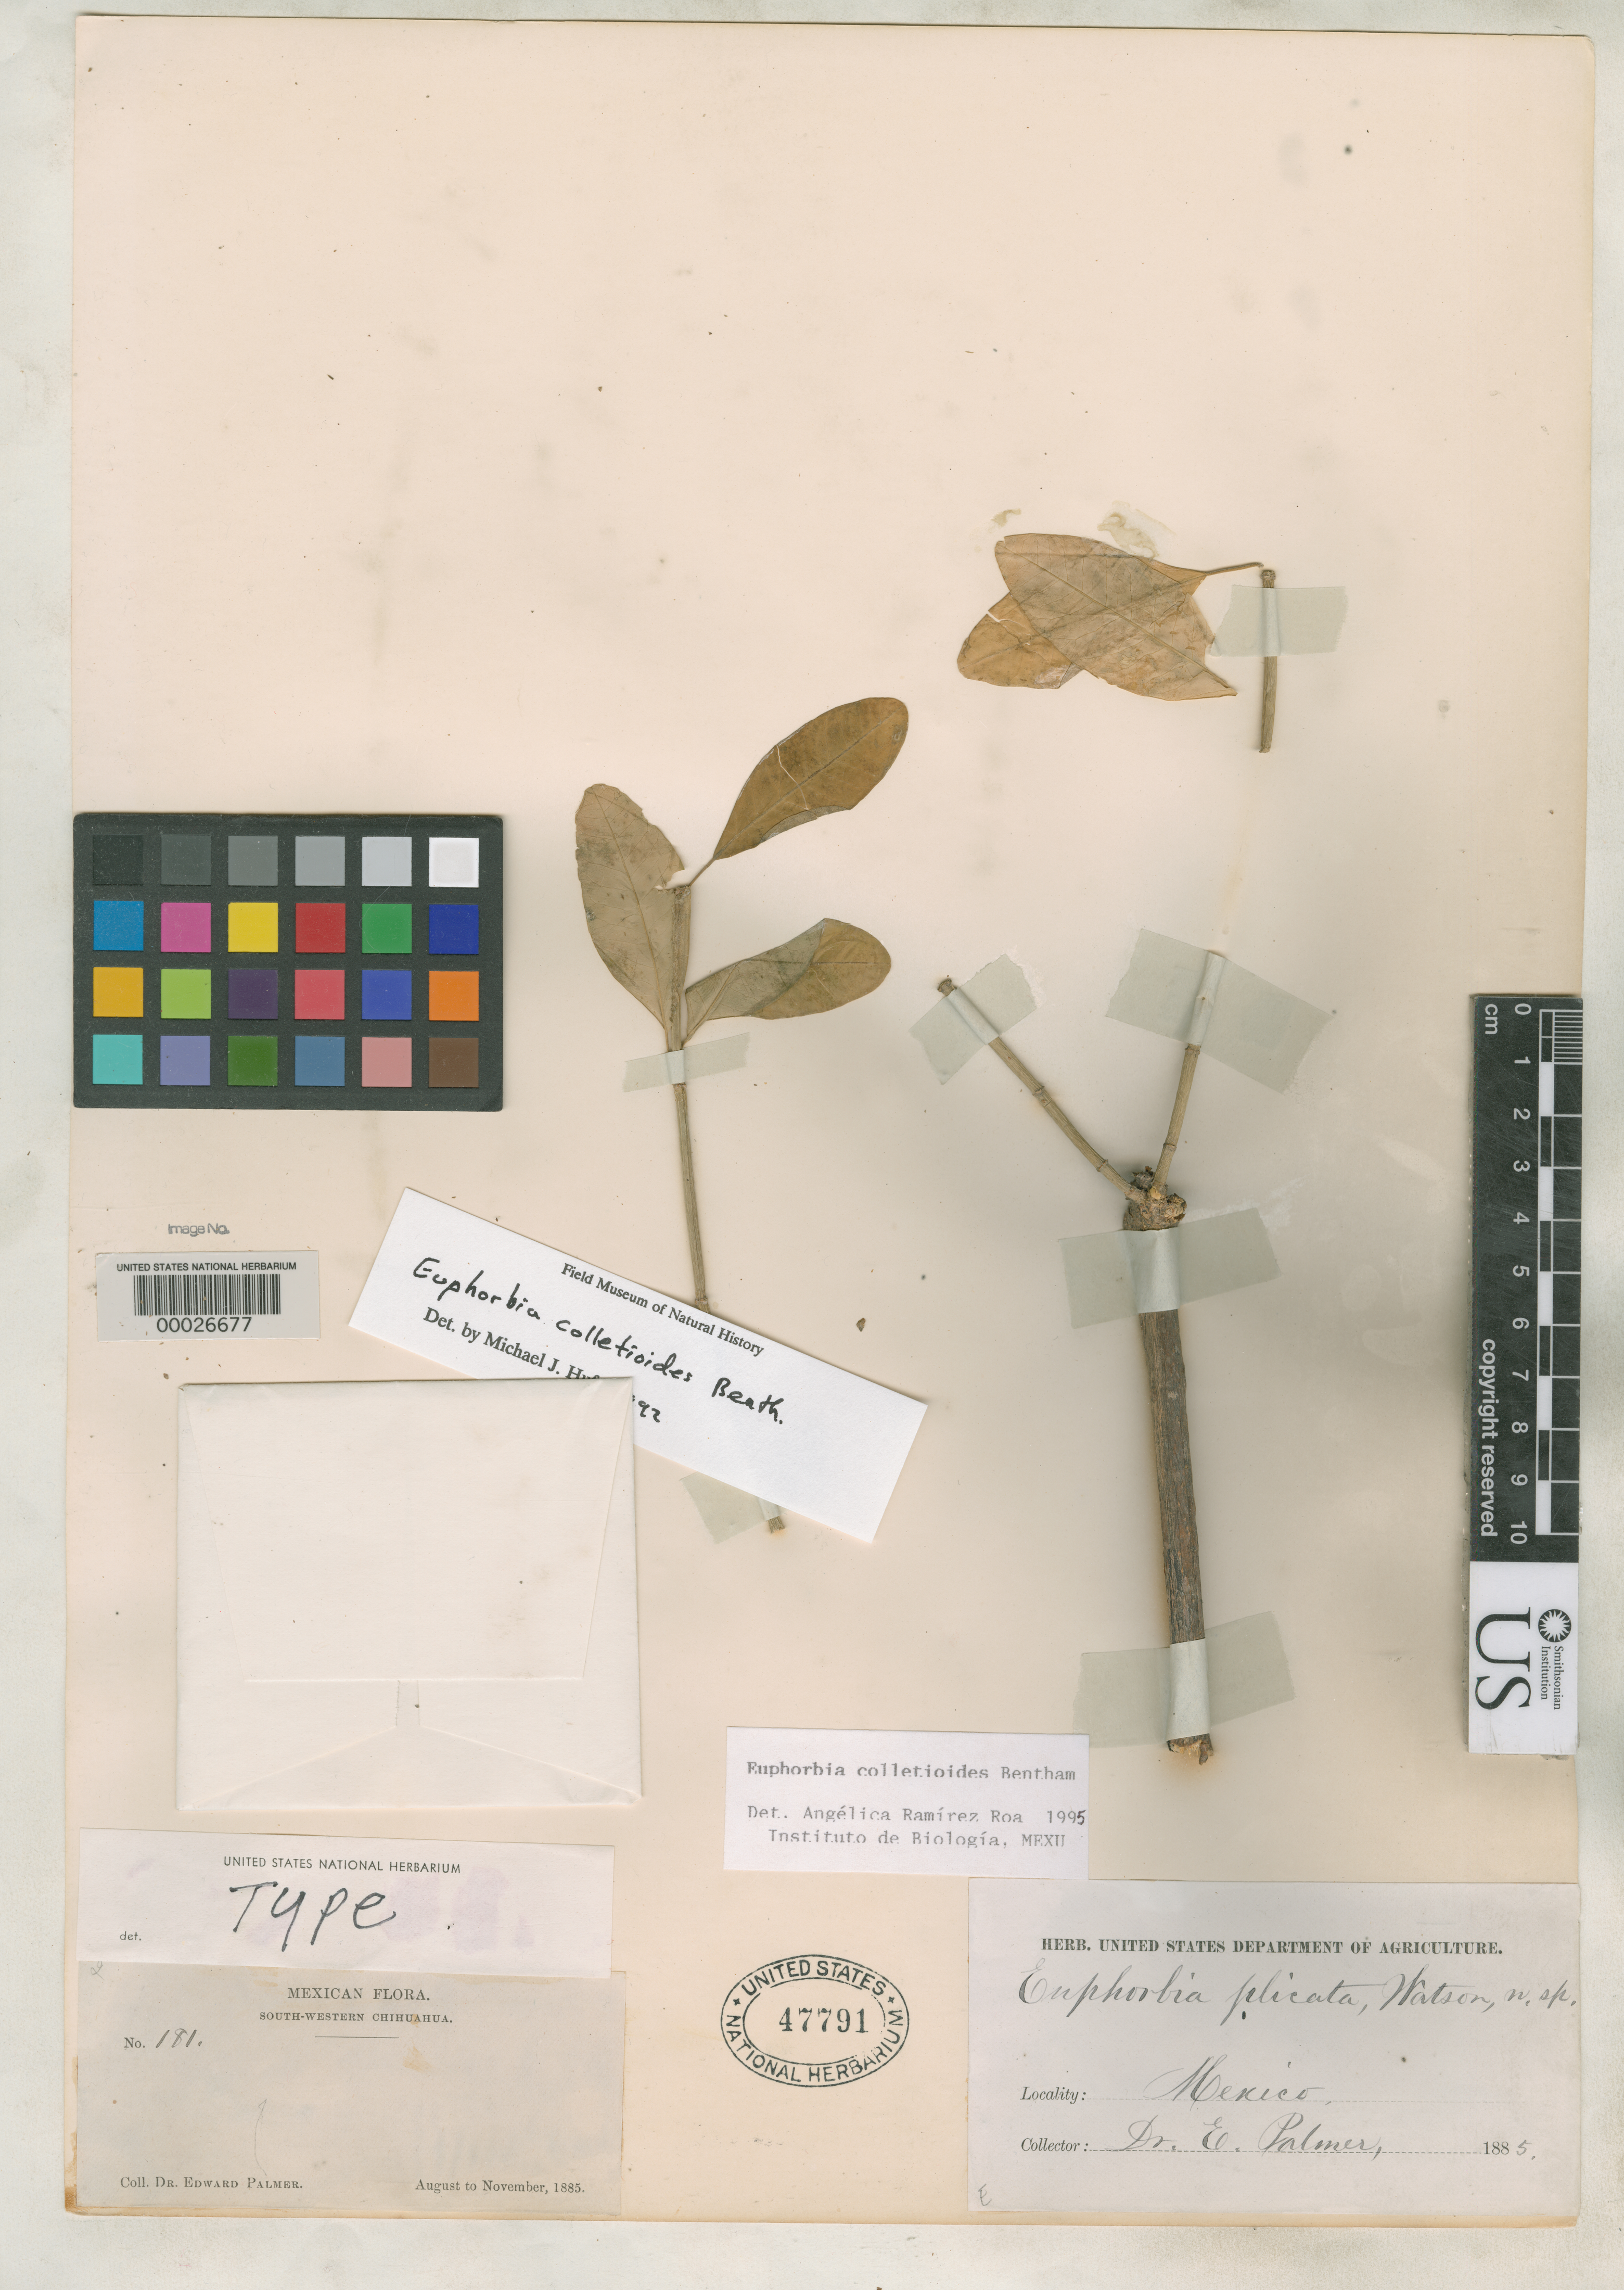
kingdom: Plantae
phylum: Tracheophyta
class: Magnoliopsida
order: Malpighiales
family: Euphorbiaceae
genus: Euphorbia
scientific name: Euphorbia plicata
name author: S. Watson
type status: Syntype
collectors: E. Palmer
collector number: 181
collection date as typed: Aug 1885 to -- Nov 1885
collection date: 1885-08/1885-11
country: Mexico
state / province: Chihuahua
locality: South-western Chihuahua.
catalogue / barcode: US 47791